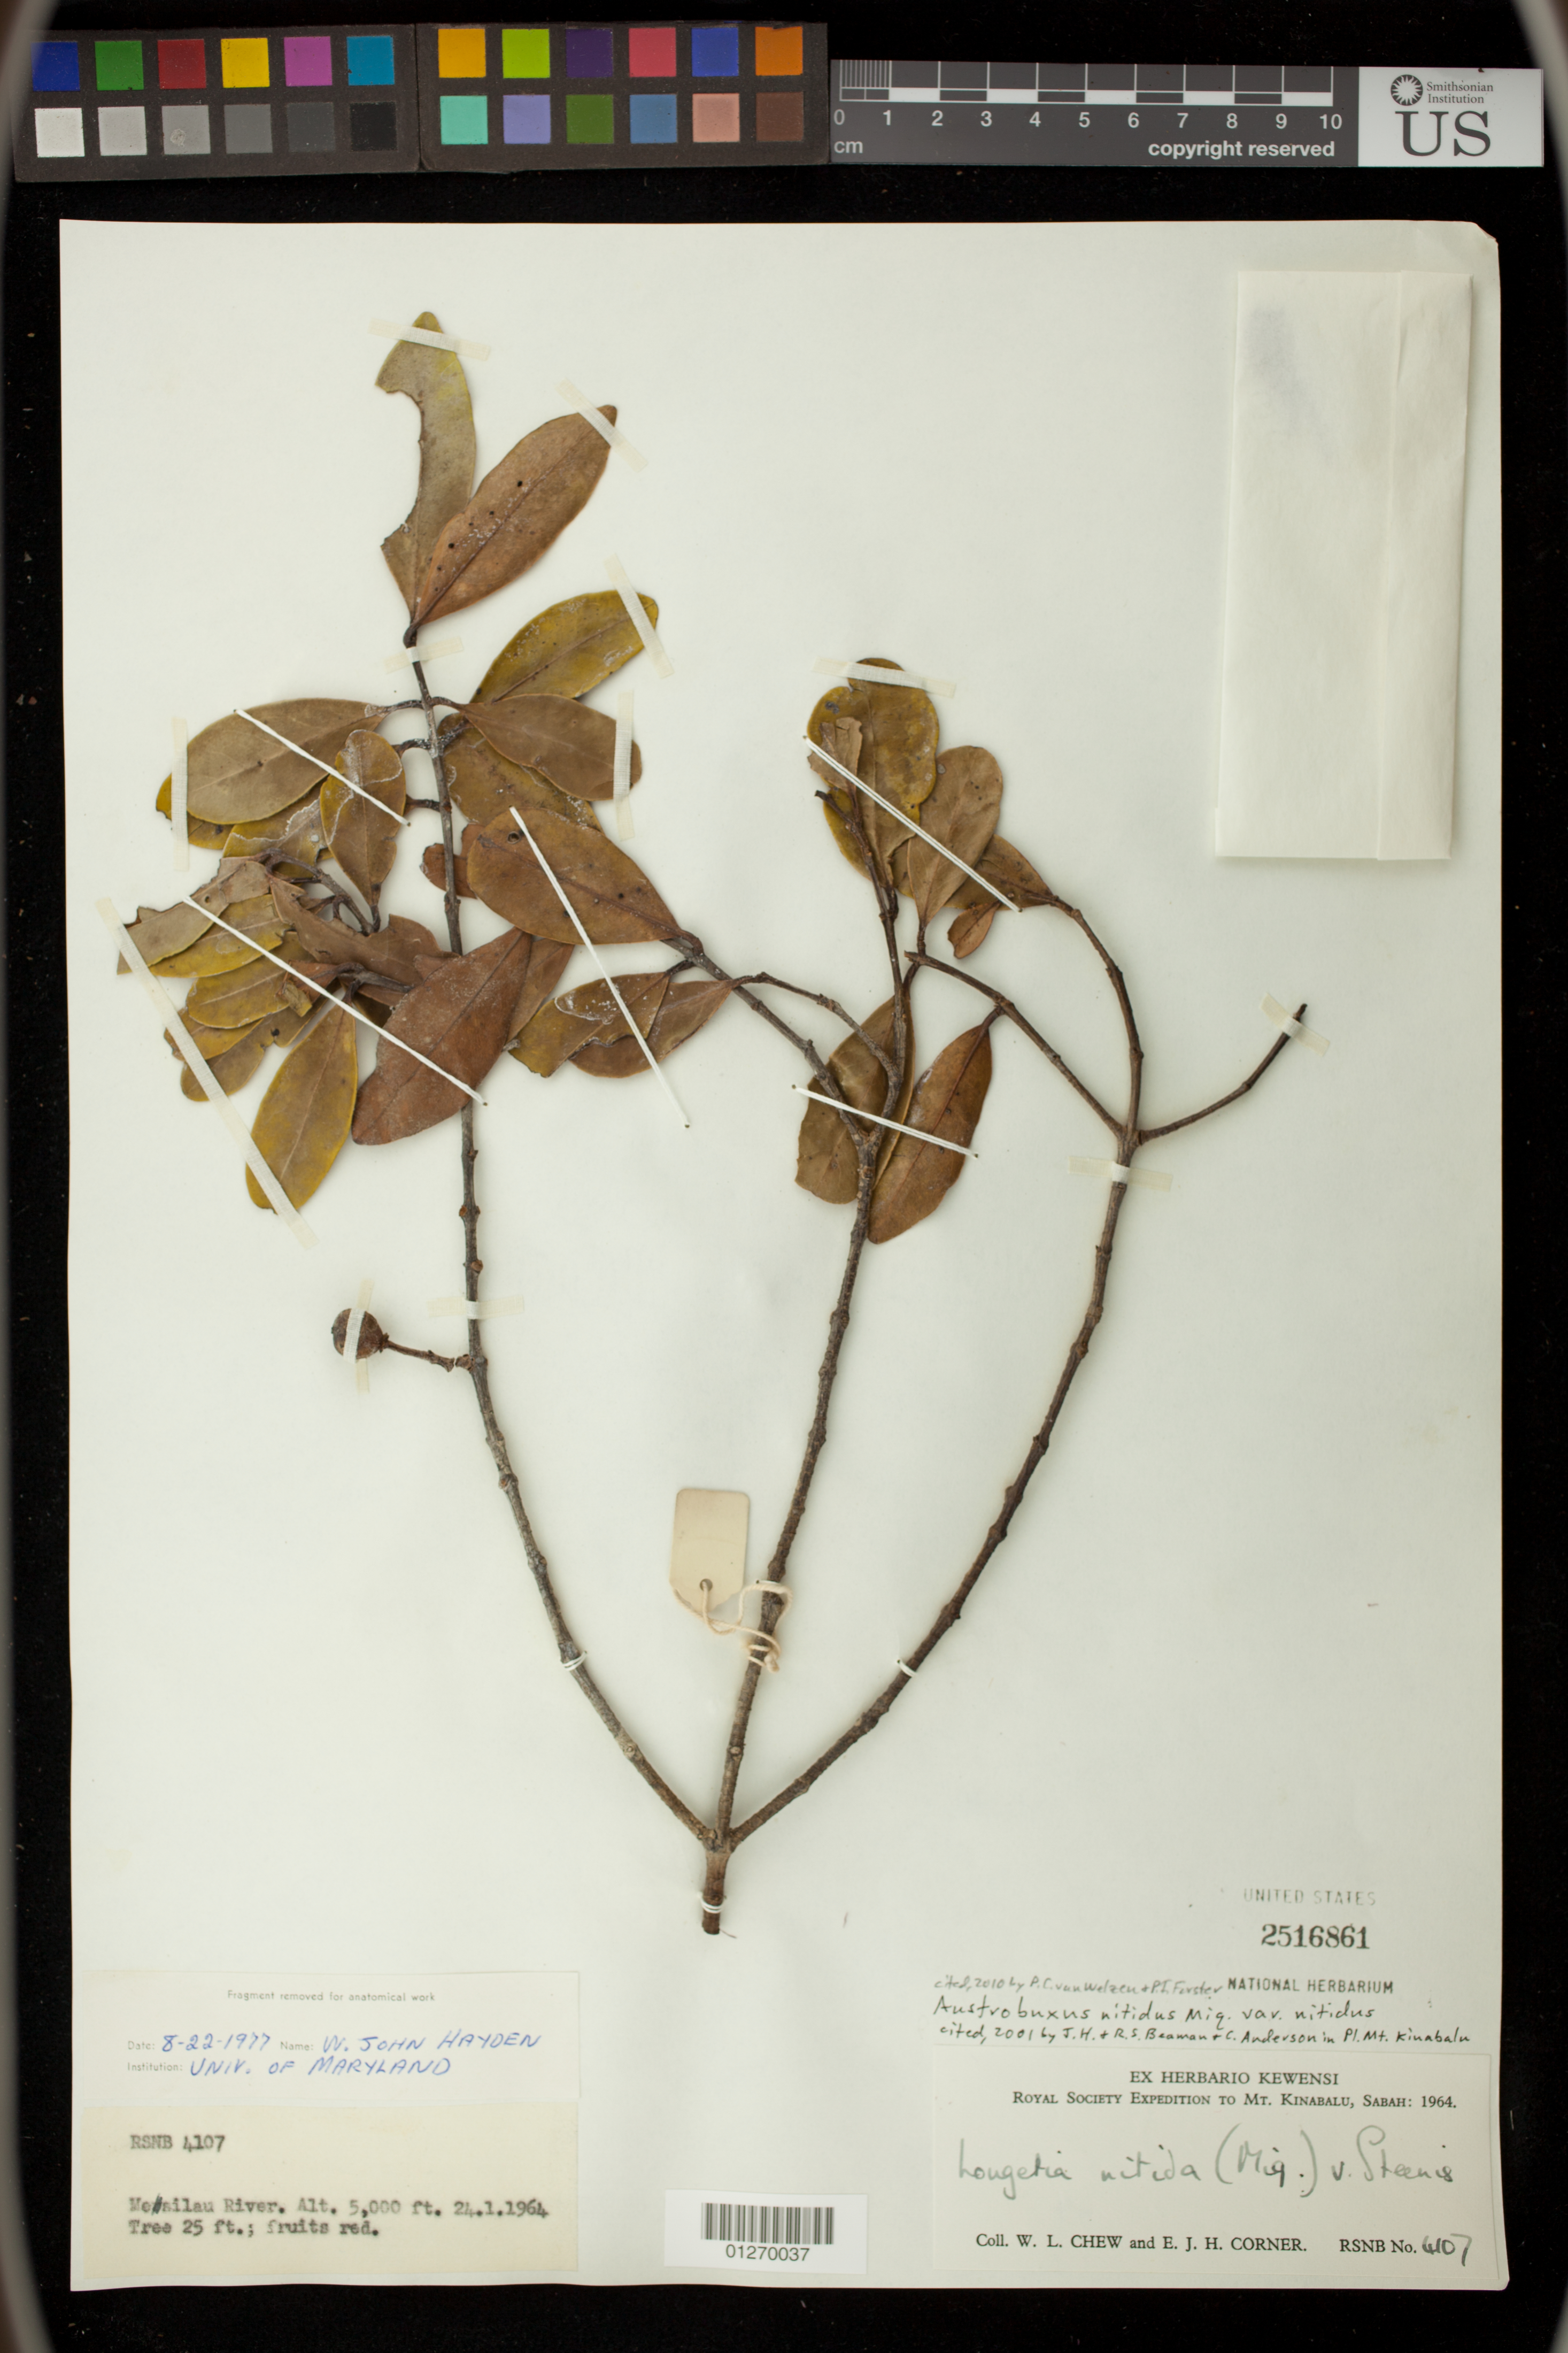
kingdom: Plantae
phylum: Tracheophyta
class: Magnoliopsida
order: Malpighiales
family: Picrodendraceae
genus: Austrobuxus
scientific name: Austrobuxus nitidus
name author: (Miq.) Steenis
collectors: W. Chew & E. Corner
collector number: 4107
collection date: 1964-01-24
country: Malaysia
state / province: Sabah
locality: Mesilau River. Mt. Kinabalu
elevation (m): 1524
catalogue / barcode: US 2516861